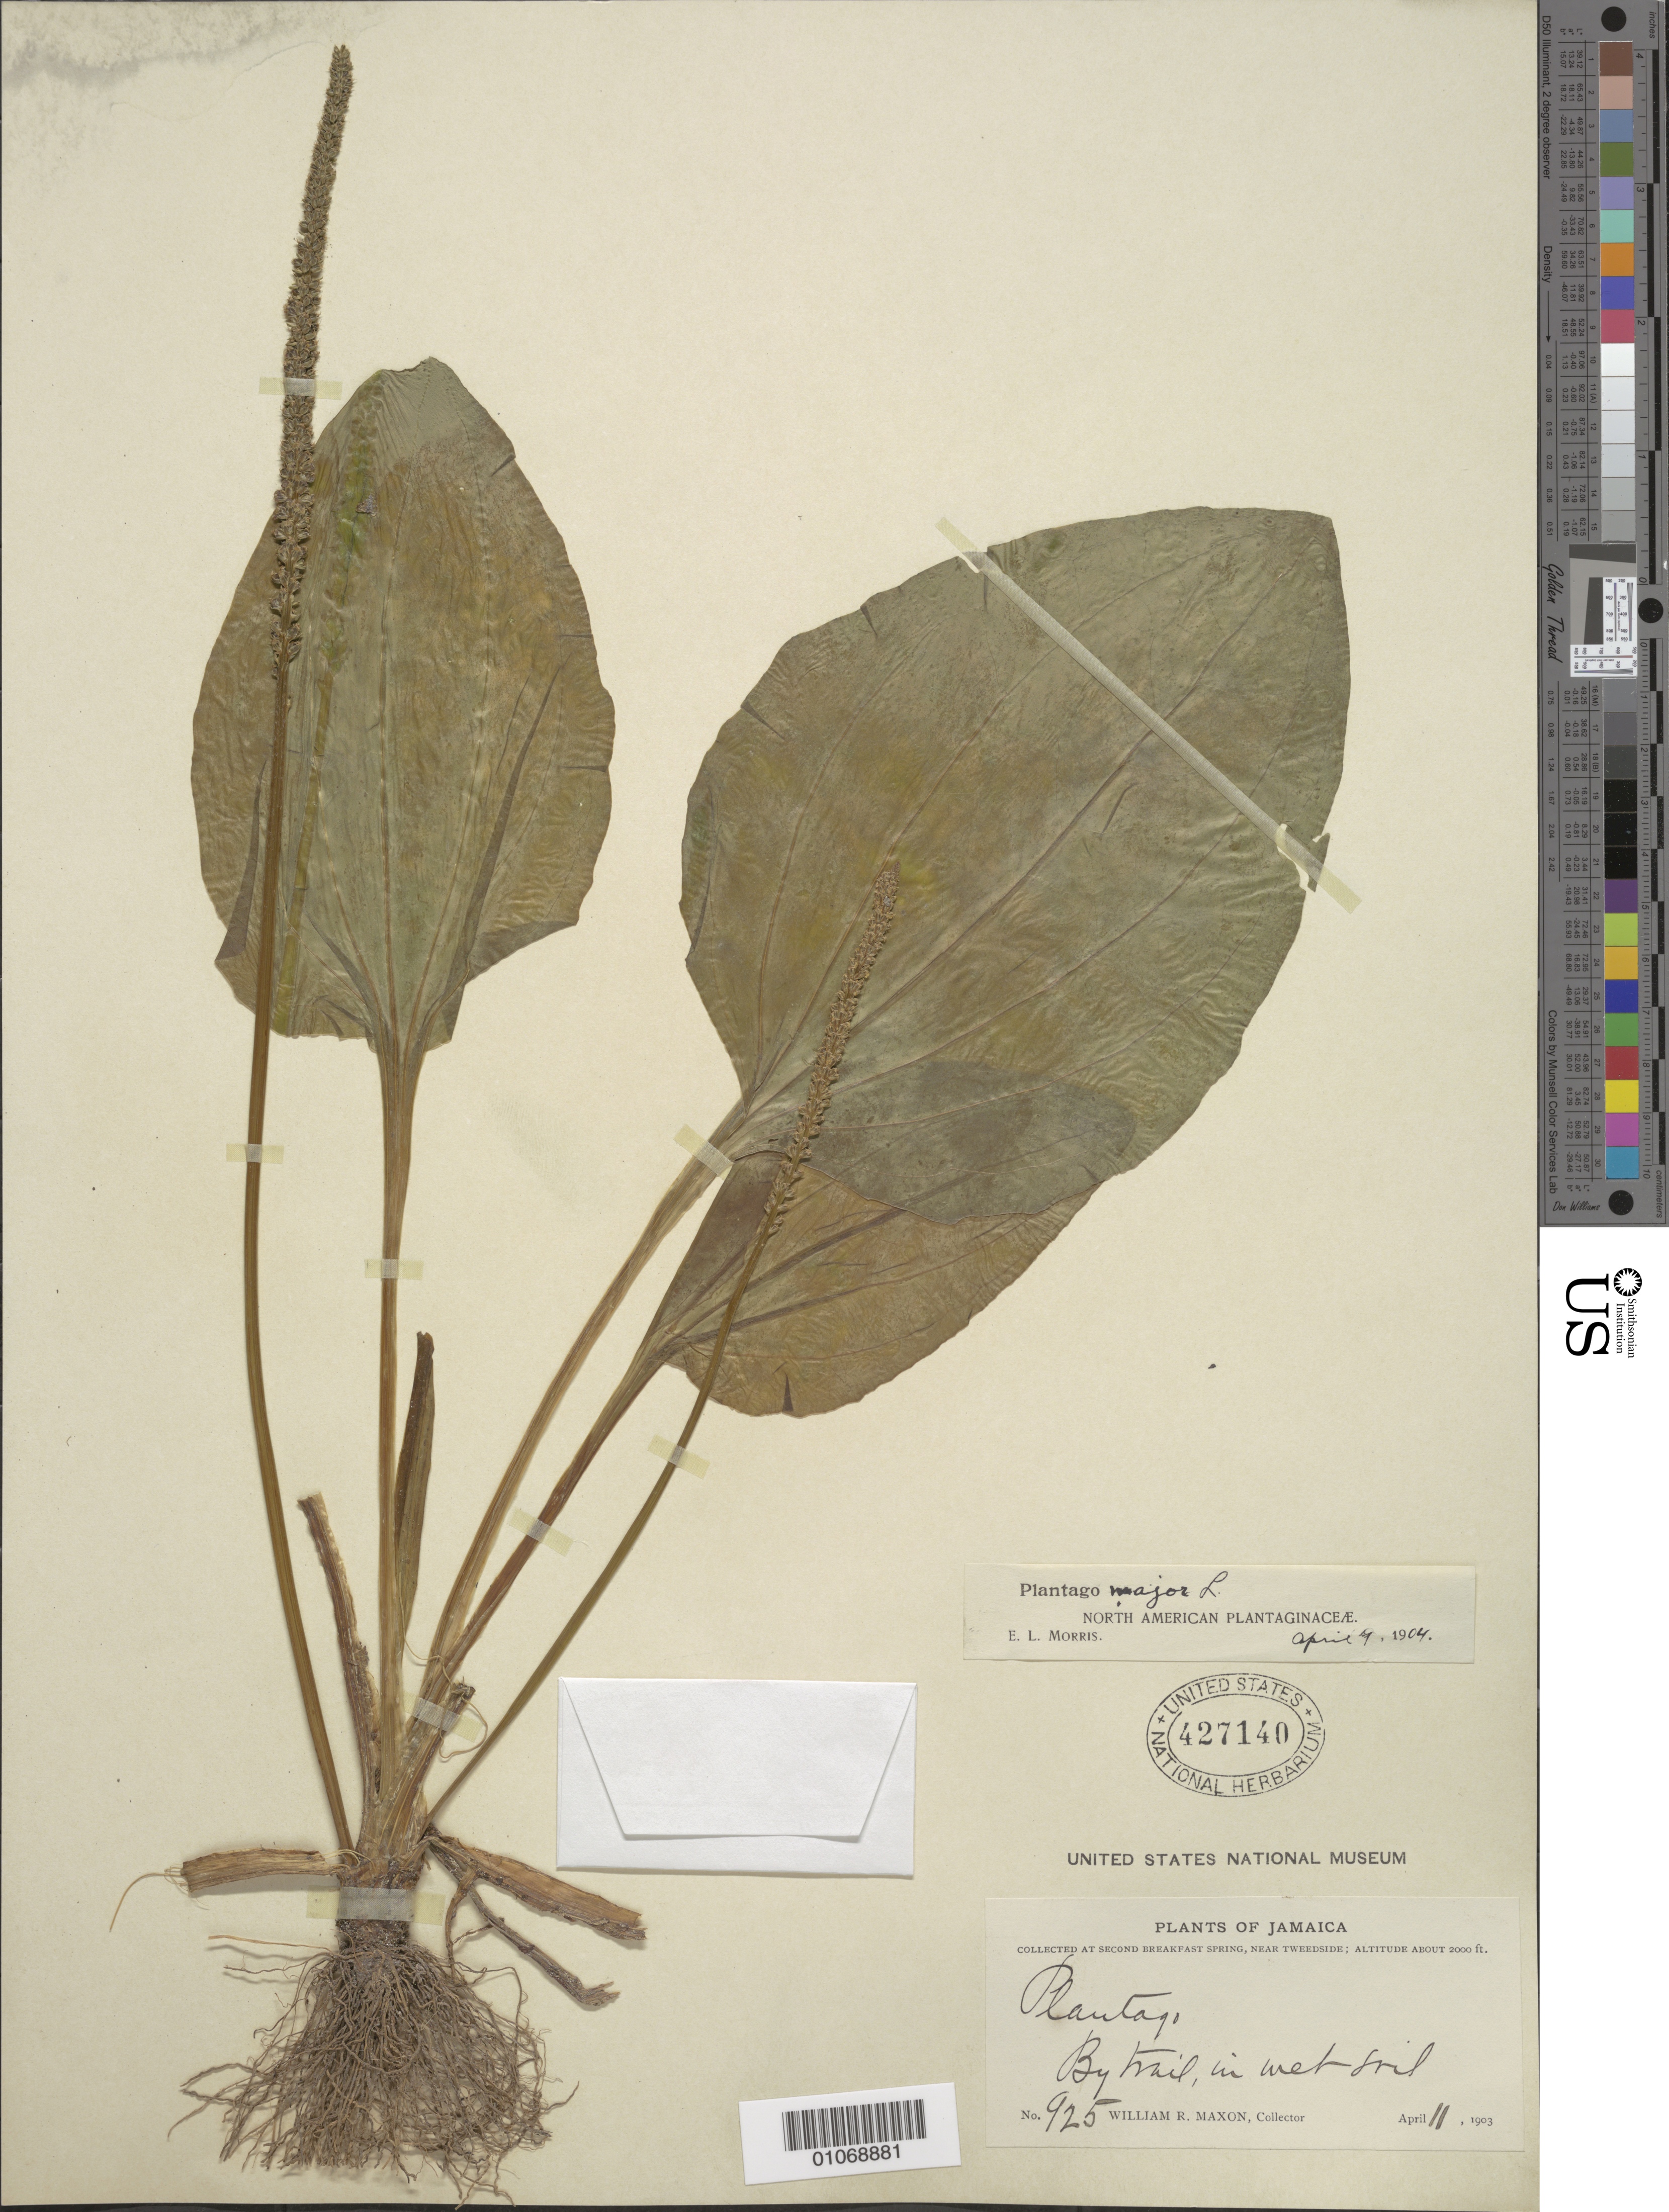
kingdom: Plantae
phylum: Tracheophyta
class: Magnoliopsida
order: Lamiales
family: Plantaginaceae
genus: Plantago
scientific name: Plantago major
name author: L.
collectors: W. R. Maxon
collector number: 925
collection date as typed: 11 Apr 1903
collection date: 1903-04-11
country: Jamaica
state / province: Clarendon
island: Jamaica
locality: Collected at Second Breakfast Spring, near Tweedside. By trail in wet soil.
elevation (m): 610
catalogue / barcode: US 427140